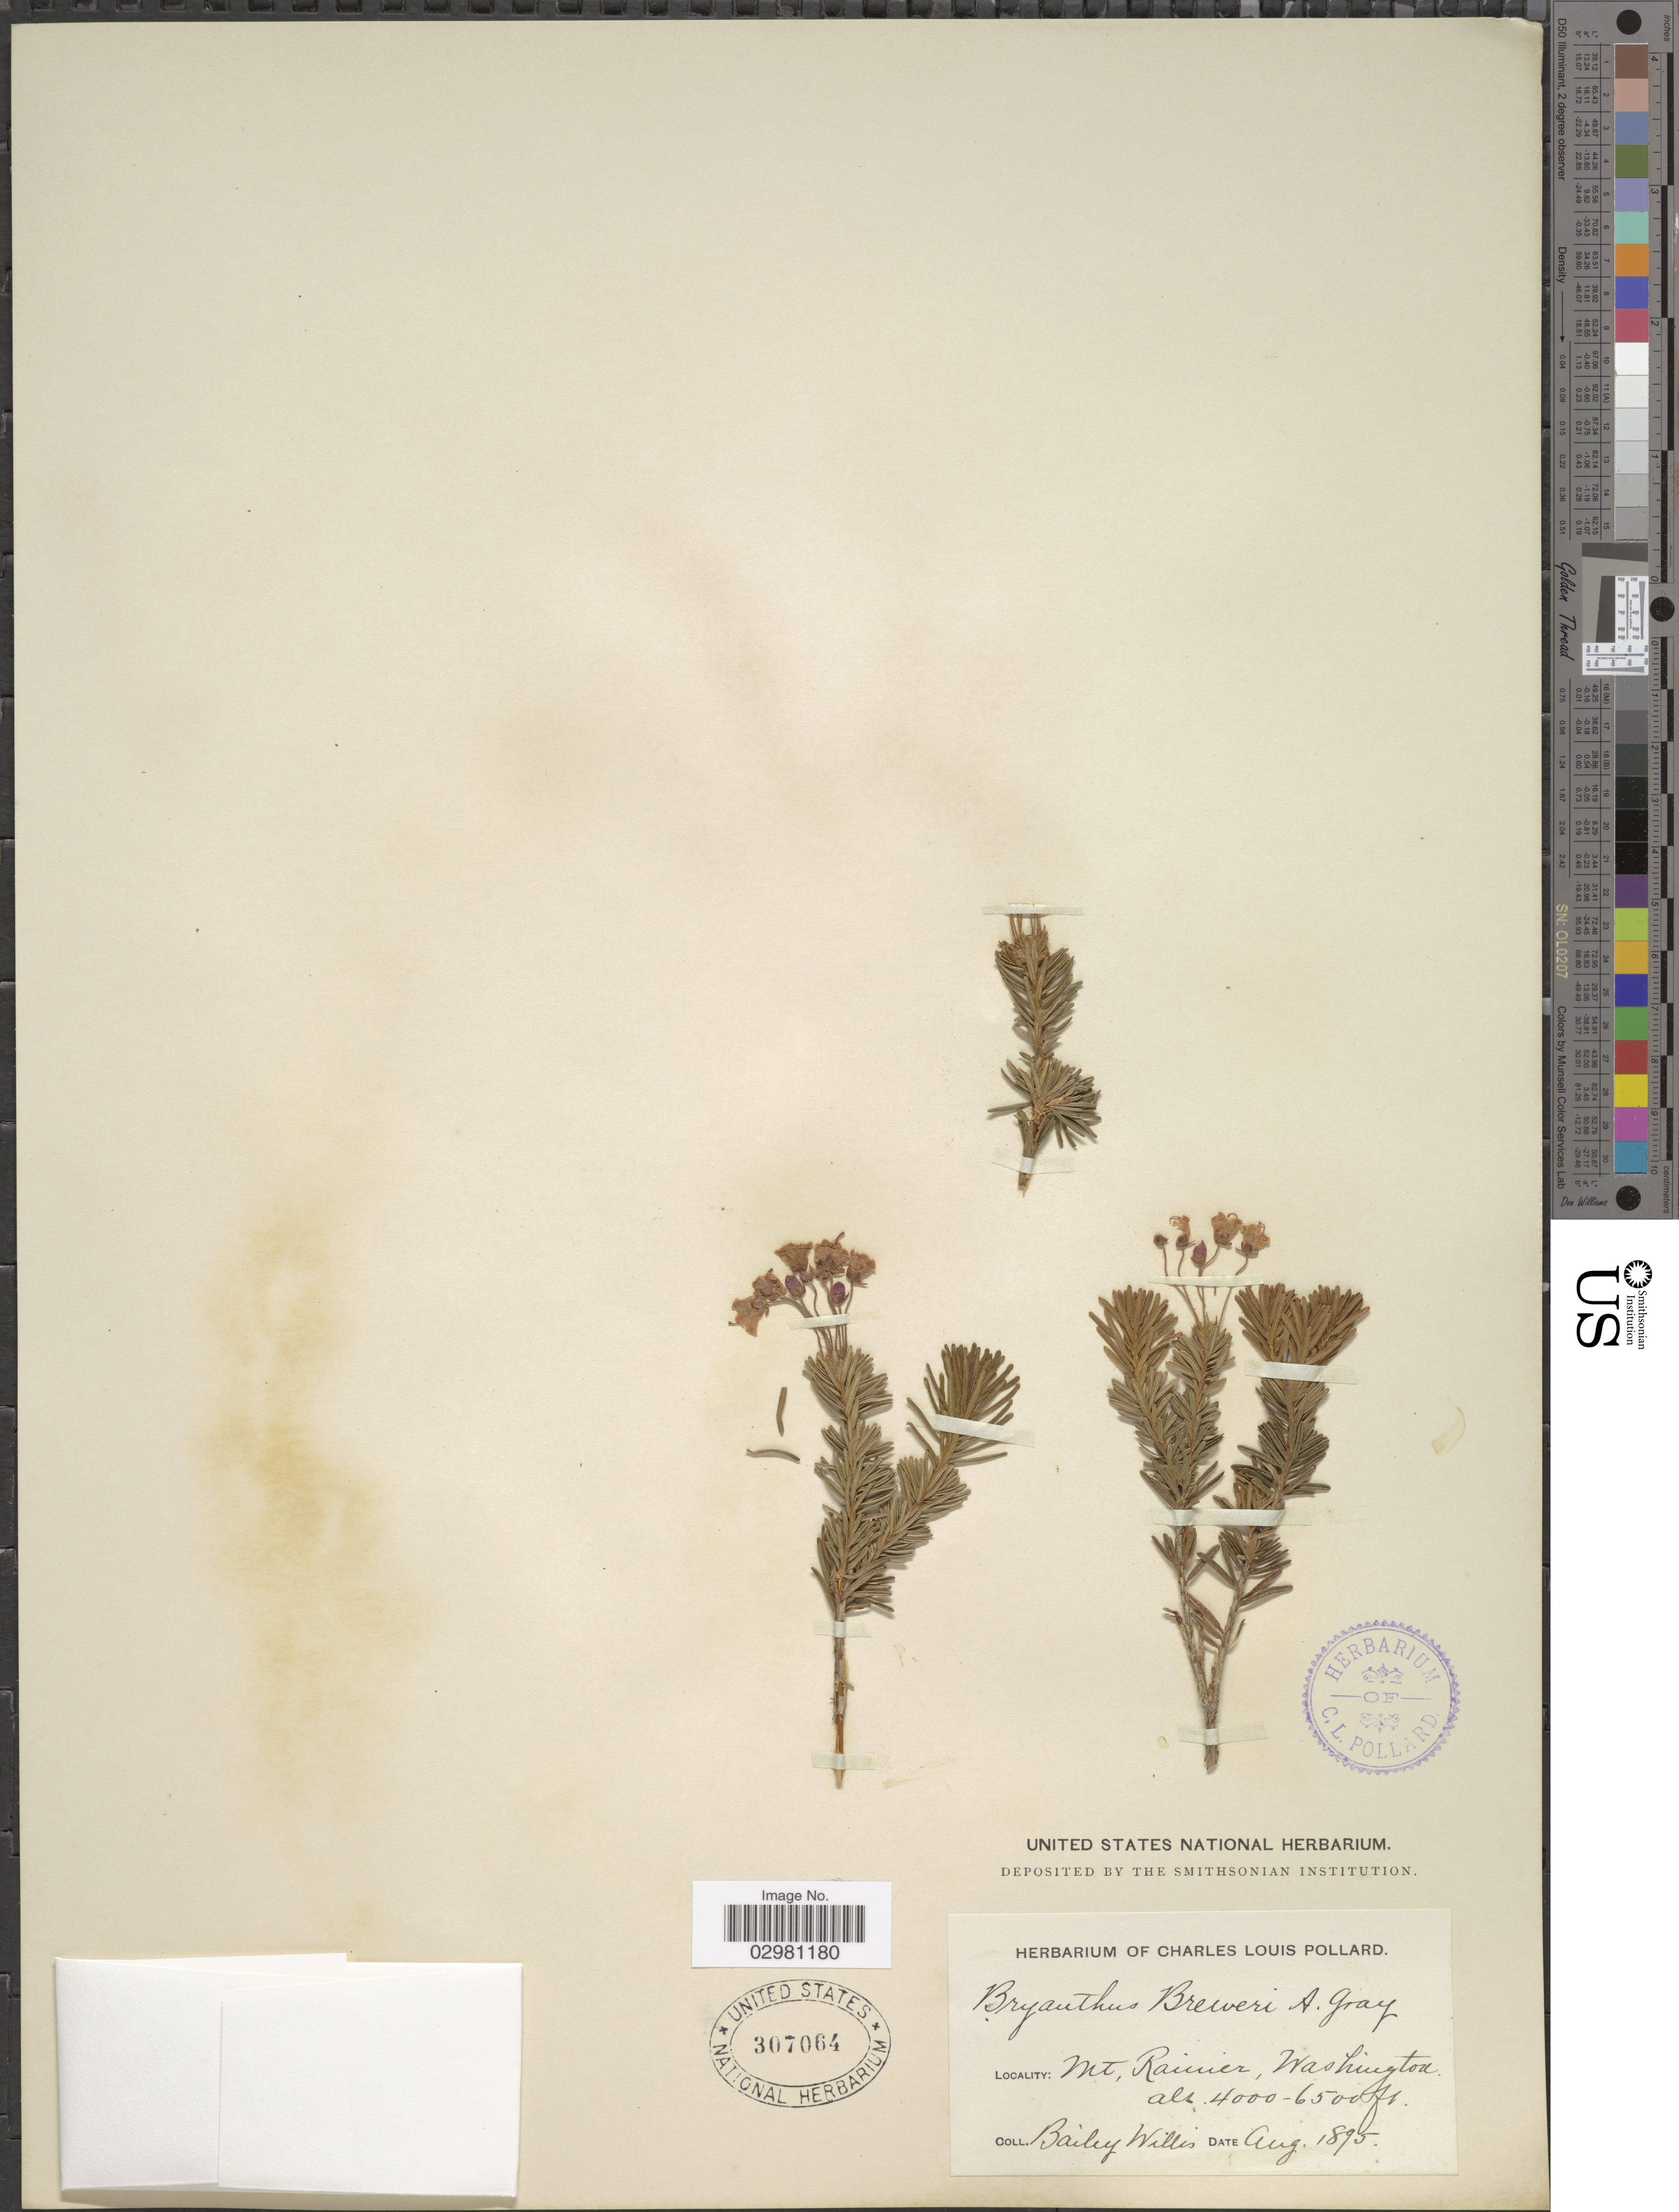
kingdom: Plantae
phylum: Tracheophyta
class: Magnoliopsida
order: Ericales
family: Ericaceae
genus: Phyllodoce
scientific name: Phyllodoce breweri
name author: (A. Gray) A. Heller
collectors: B. Willis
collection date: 1895-08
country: United States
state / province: Washington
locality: Mt. Rainier, Washington.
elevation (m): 1219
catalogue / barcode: US 307064